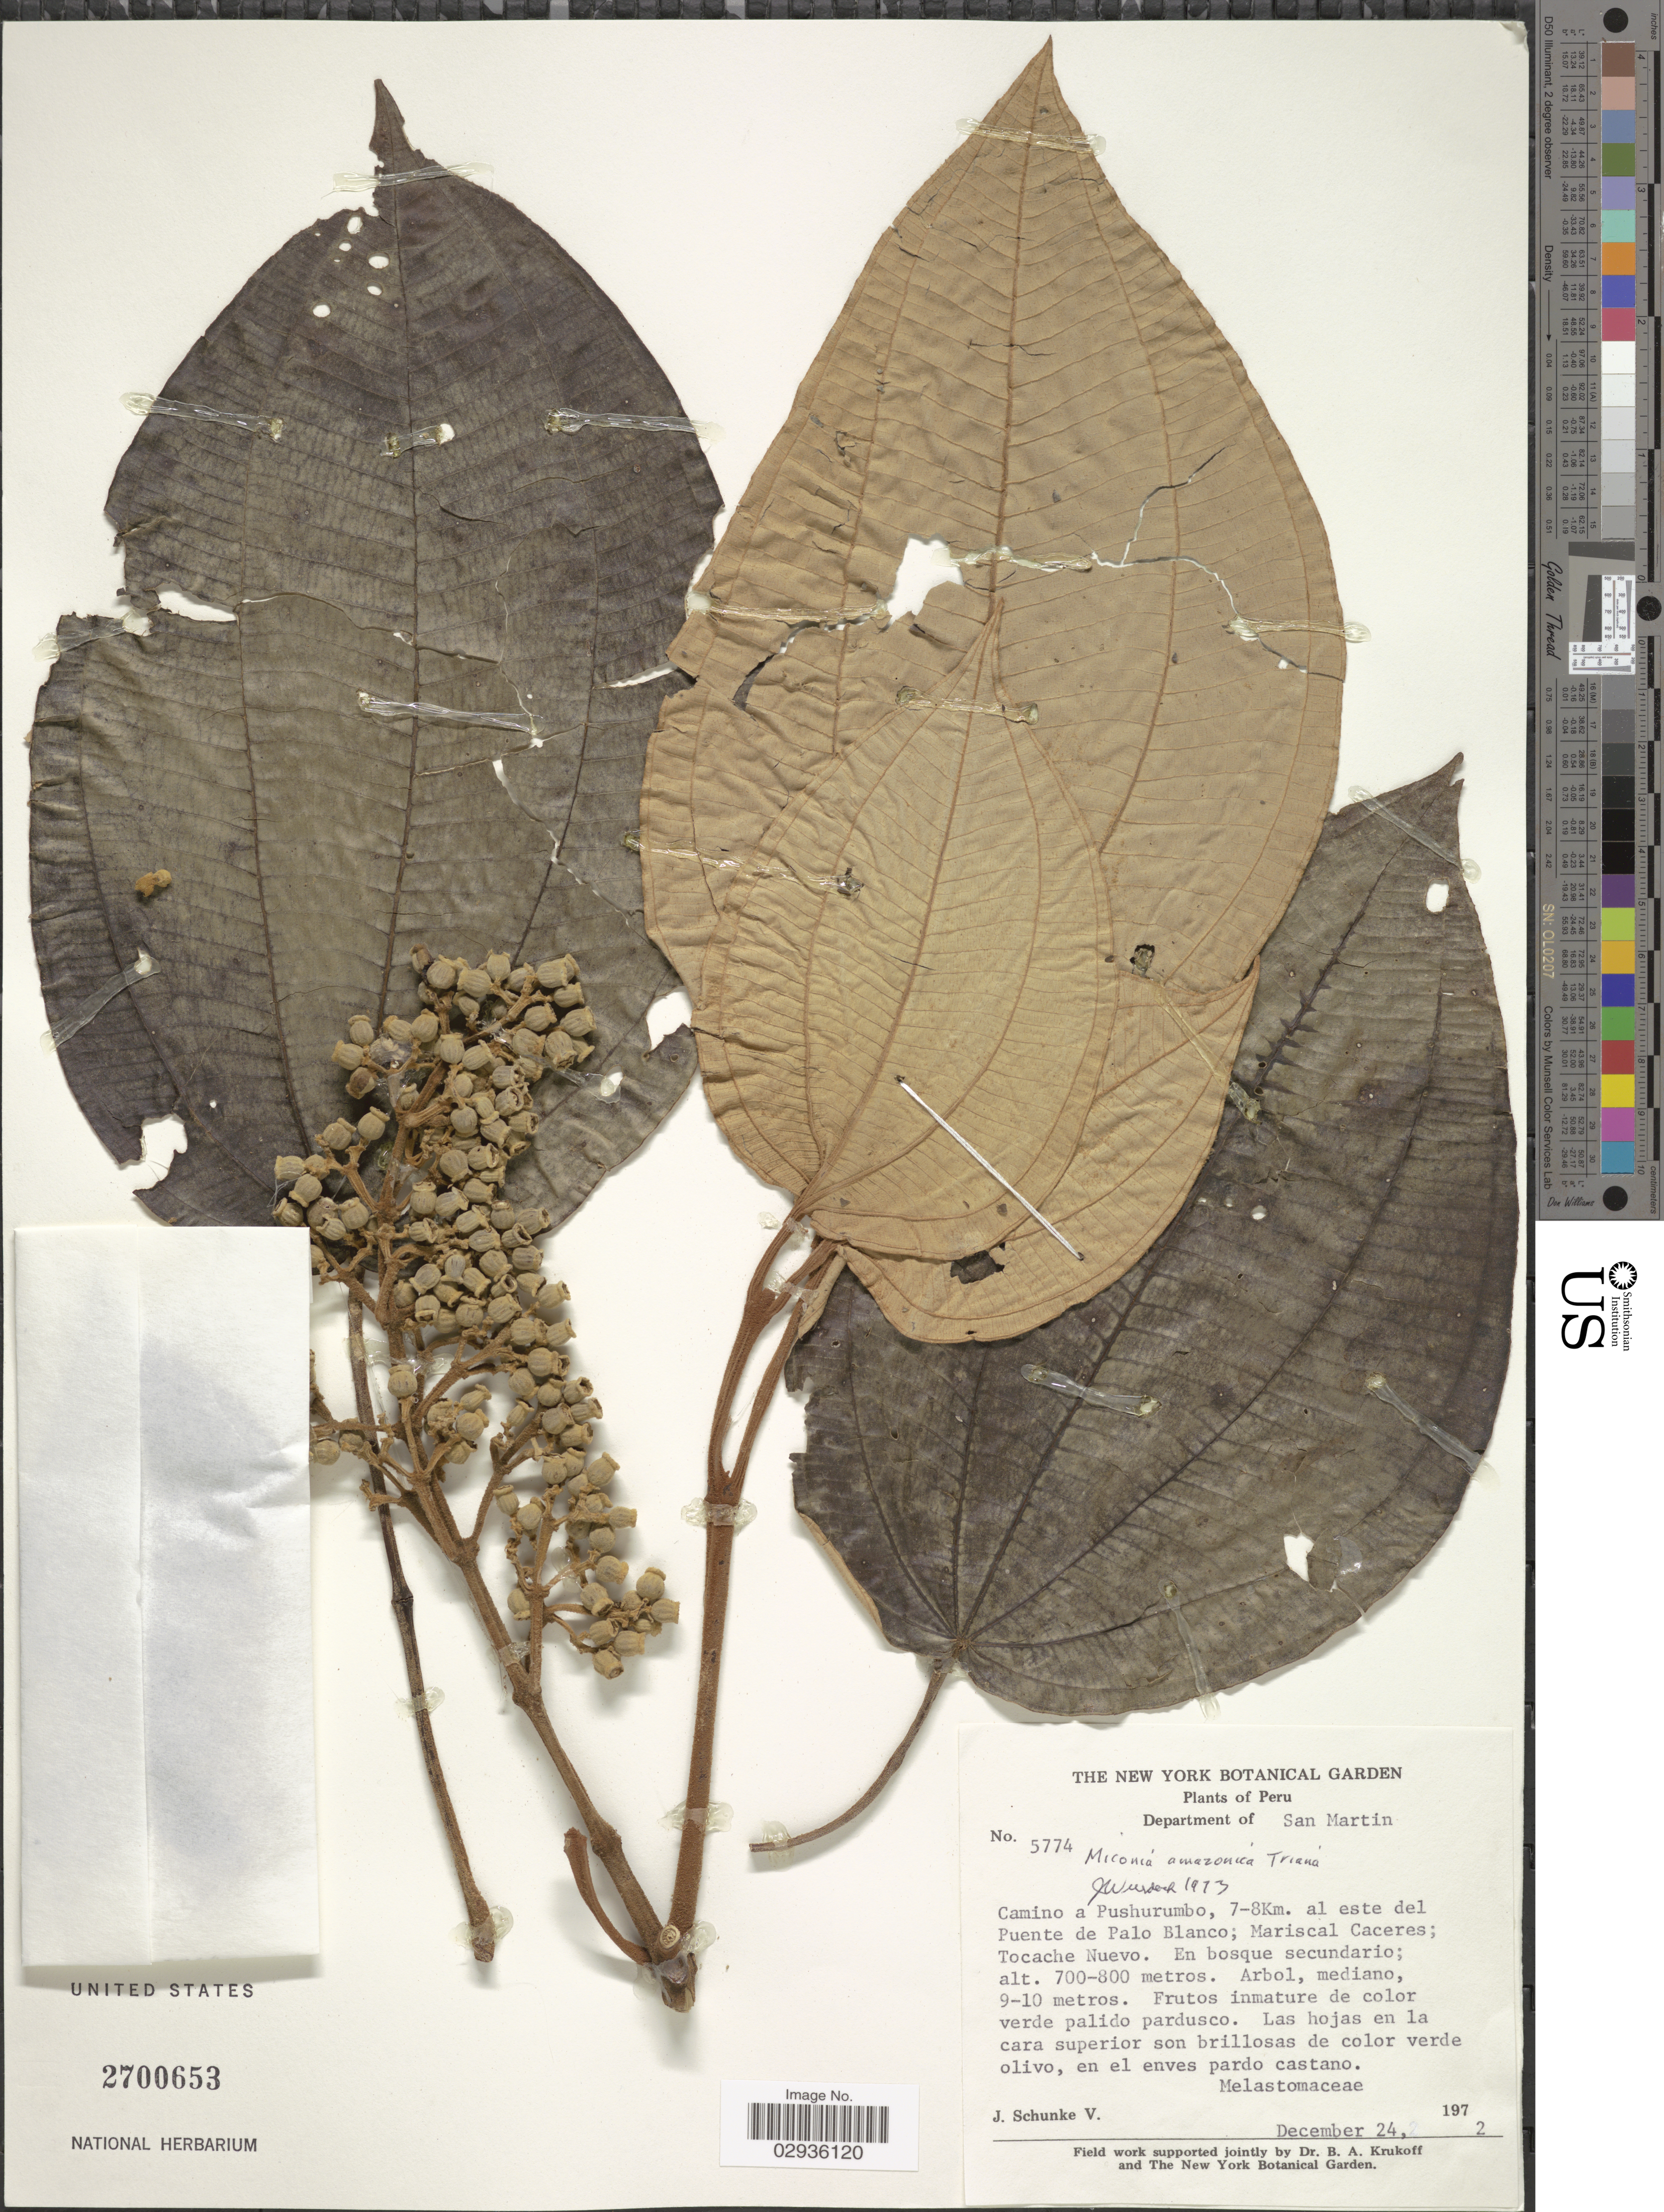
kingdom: Plantae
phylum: Tracheophyta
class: Magnoliopsida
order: Myrtales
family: Melastomataceae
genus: Miconia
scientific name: Miconia amazonica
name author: Triana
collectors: J. Schunke Vigo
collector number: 5774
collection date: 1972-12-24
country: Peru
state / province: San Martín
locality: Department of San Martin. Camino a Puchurumbo, 7-8 Km. al este del Puente de Palo Blanco; Mariscal Caceres; Tocache Nuevo.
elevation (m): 700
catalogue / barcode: US 2700653